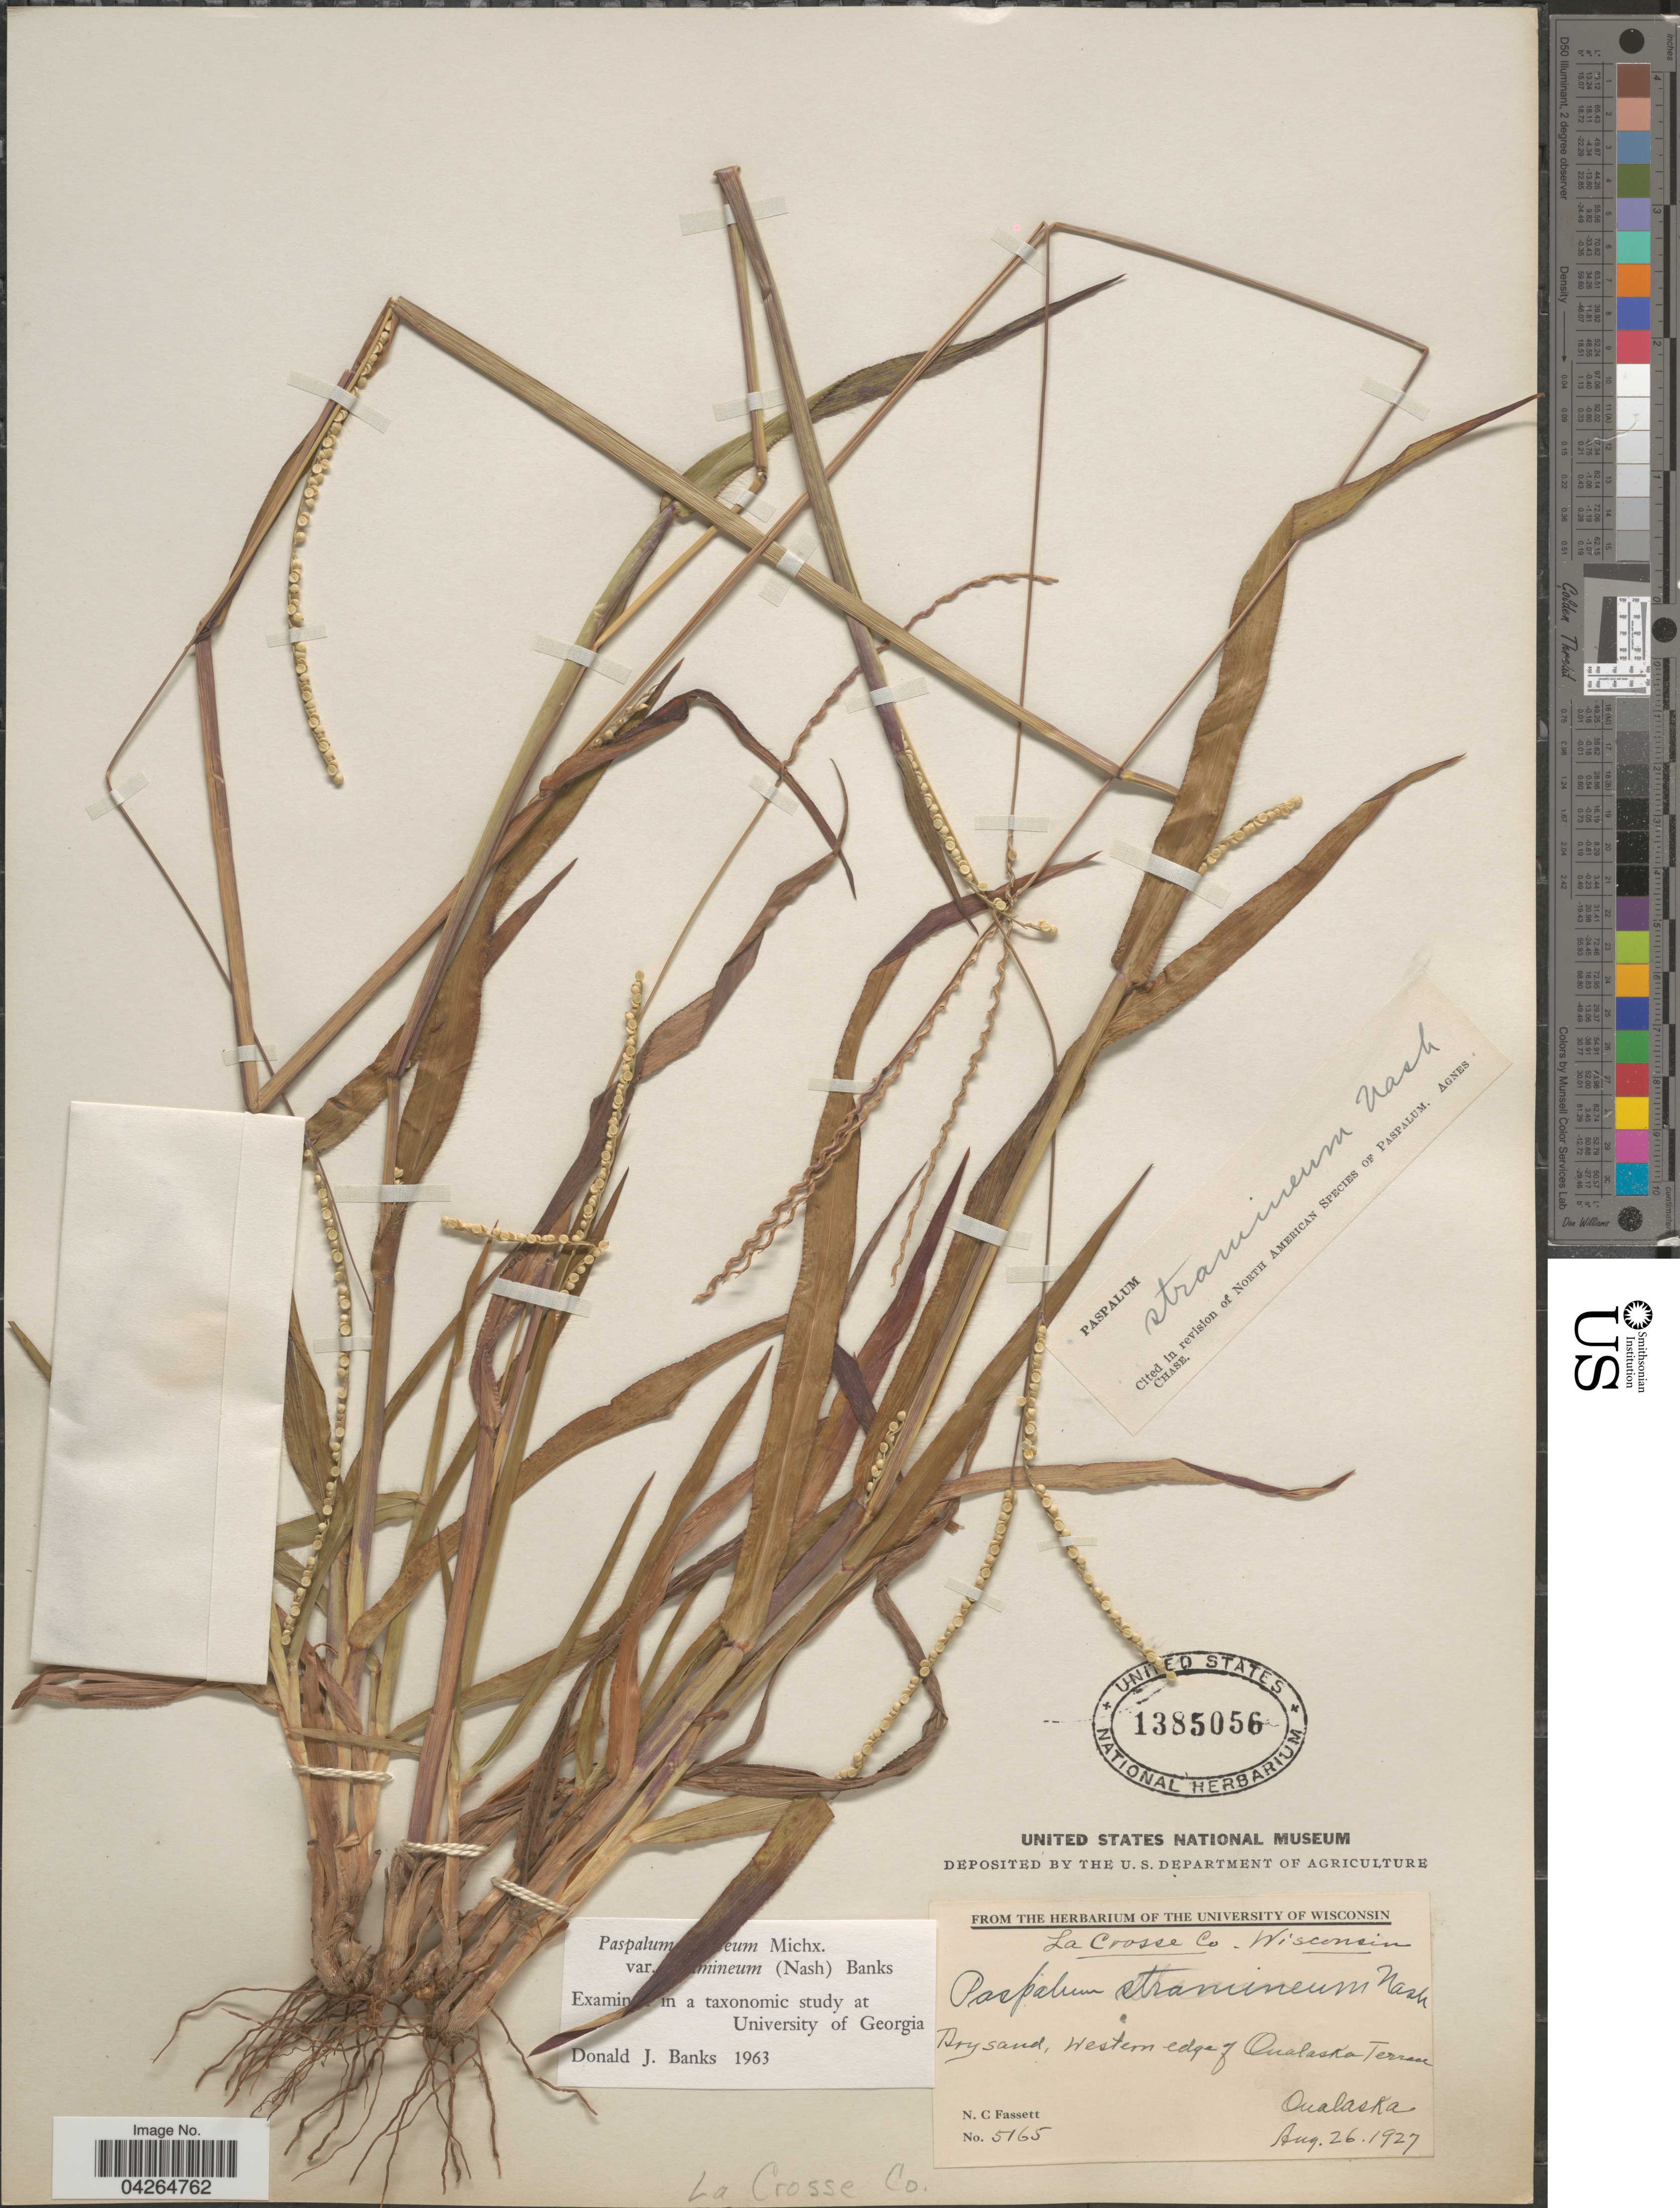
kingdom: Plantae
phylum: Tracheophyta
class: Liliopsida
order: Poales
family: Poaceae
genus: Paspalum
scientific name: Paspalum setaceum var. stramineum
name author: (Nash) D.J. Banks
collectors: N. C. Fassett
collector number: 5165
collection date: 1927-08-26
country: United States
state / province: Wisconsin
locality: La Crosse Co. Western edge of Onalaska Terrace. Onalaska.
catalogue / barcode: US 1385056